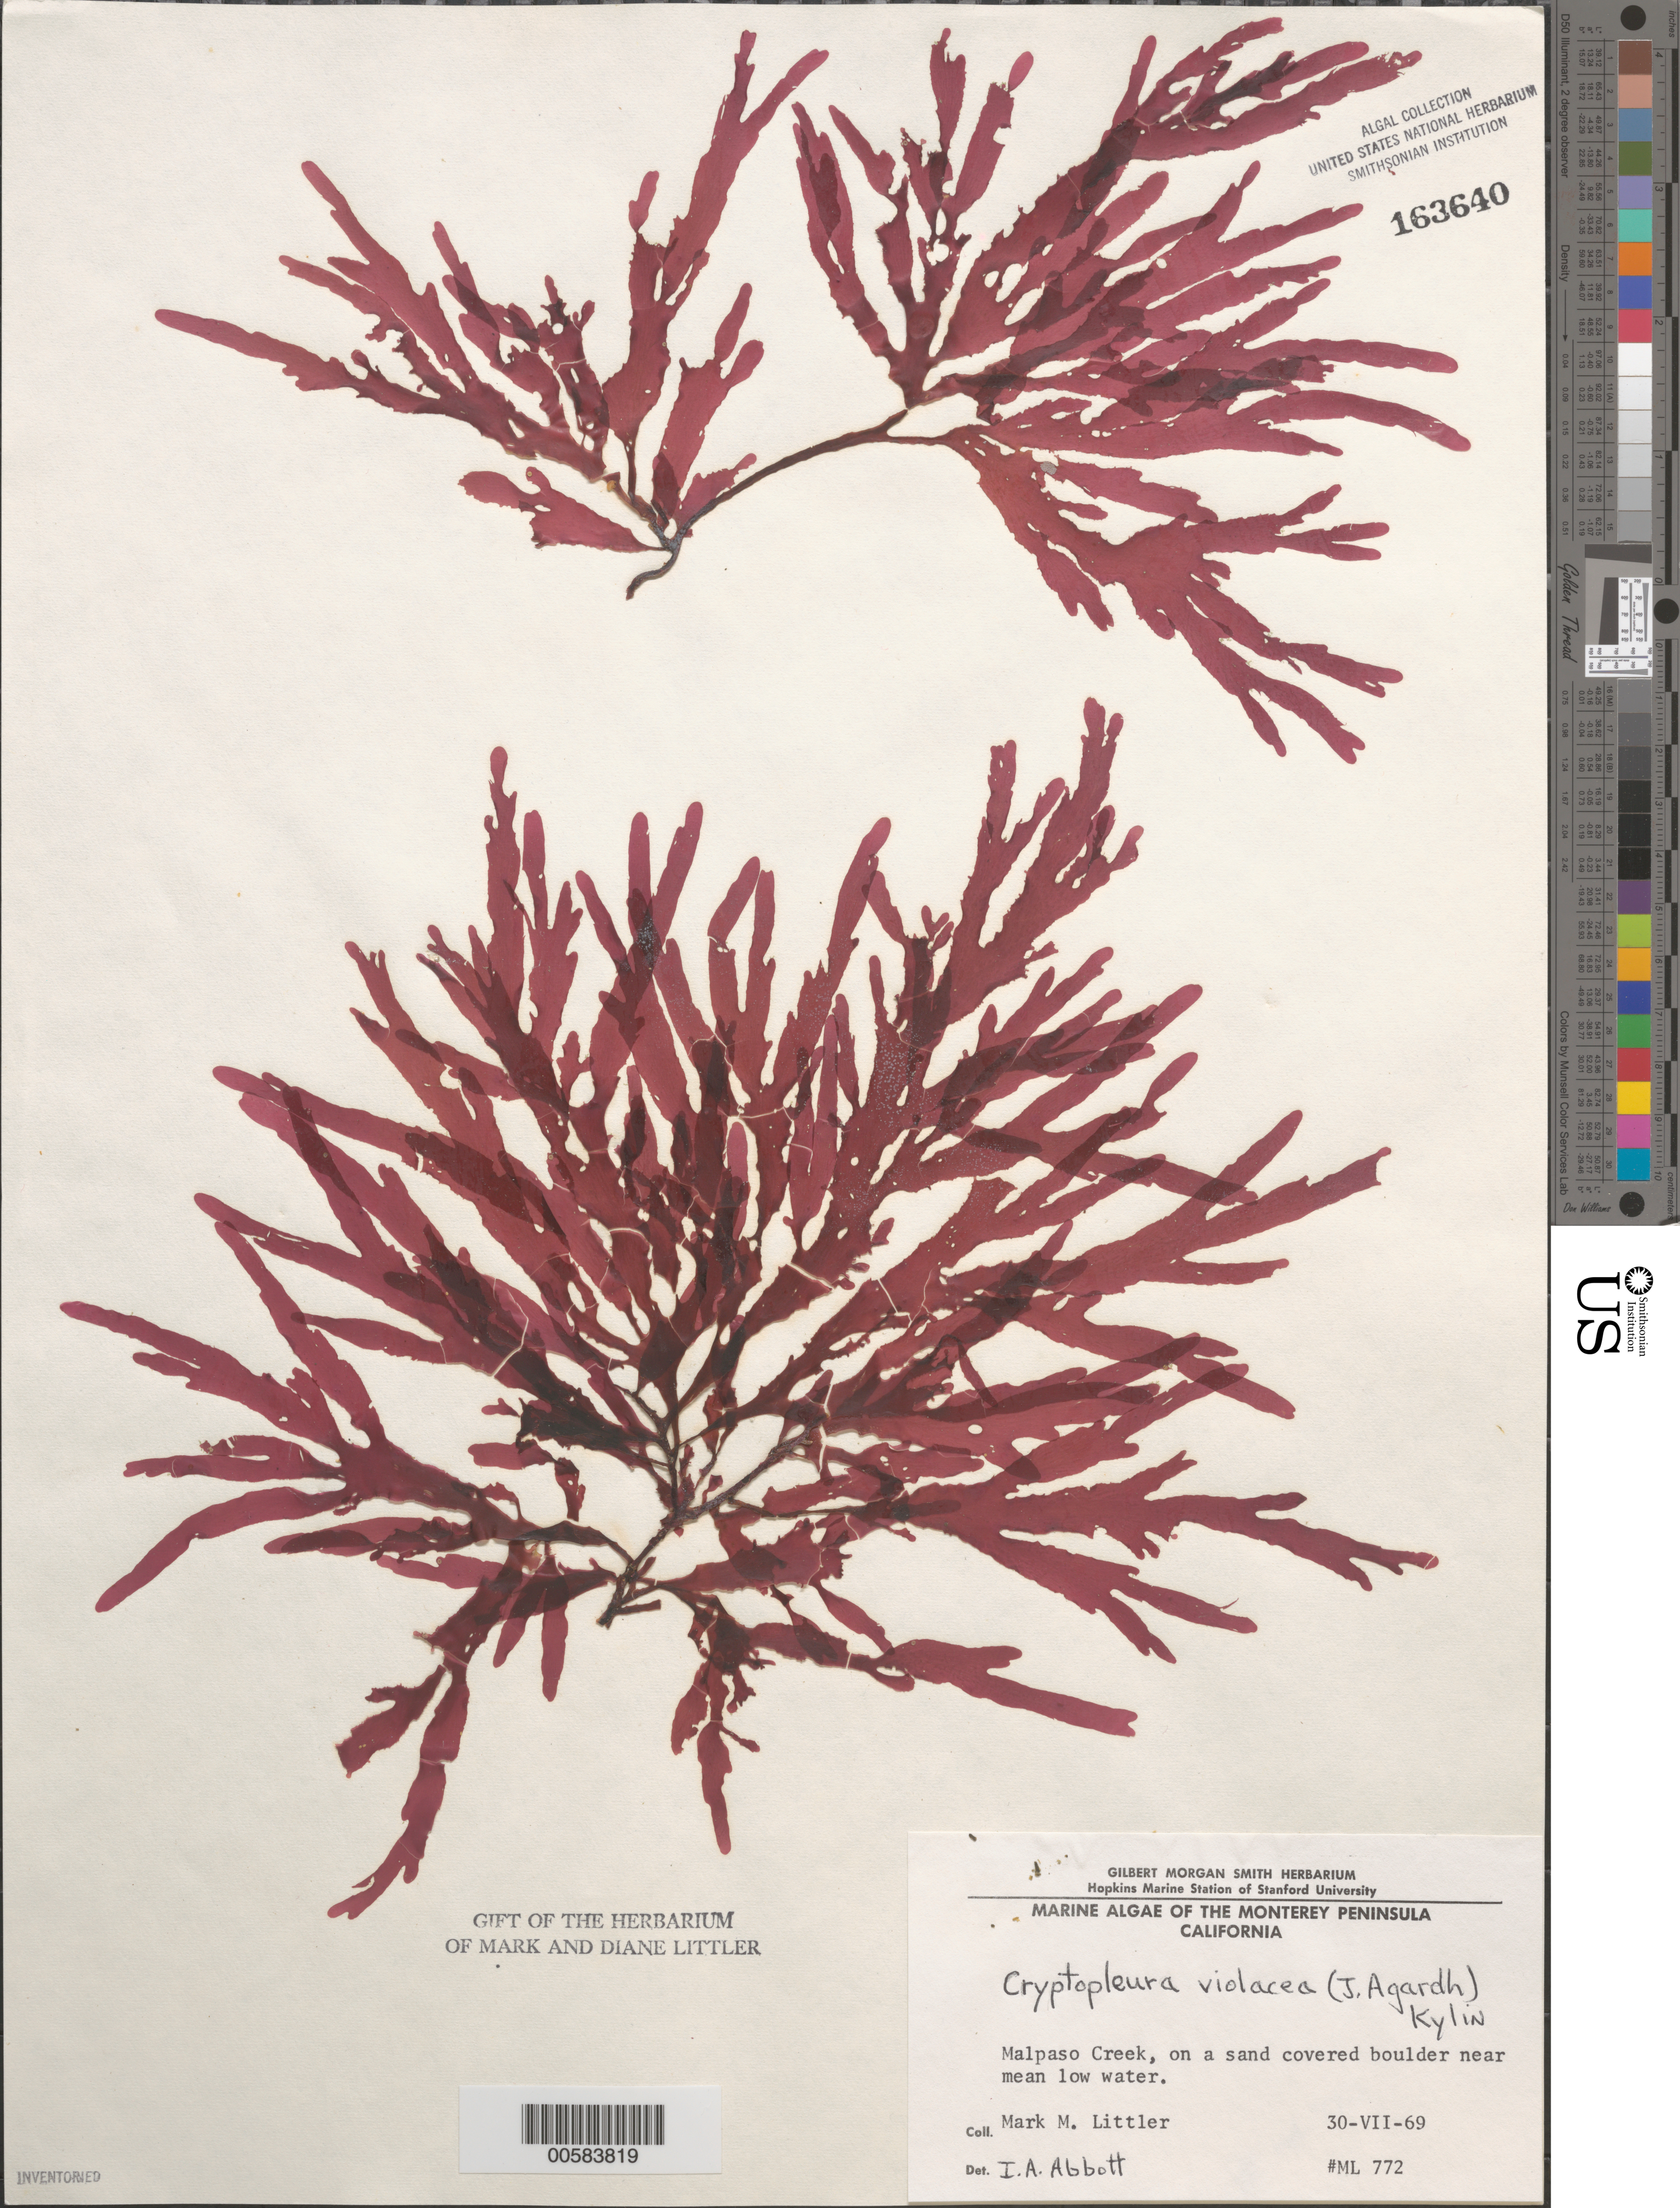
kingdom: Plantae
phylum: Rhodophyta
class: Florideophyceae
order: Ceramiales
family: Delesseriaceae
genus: Cryptopleura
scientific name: Cryptopleura violacea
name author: (J. Ag.) Kylin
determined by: Abbott, Isabella A.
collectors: M. M. Littler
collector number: ML 772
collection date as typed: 30 Jul 1969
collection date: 1969-07-30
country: United States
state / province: California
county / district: Monterey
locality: Malpaso Creek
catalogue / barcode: US 163640